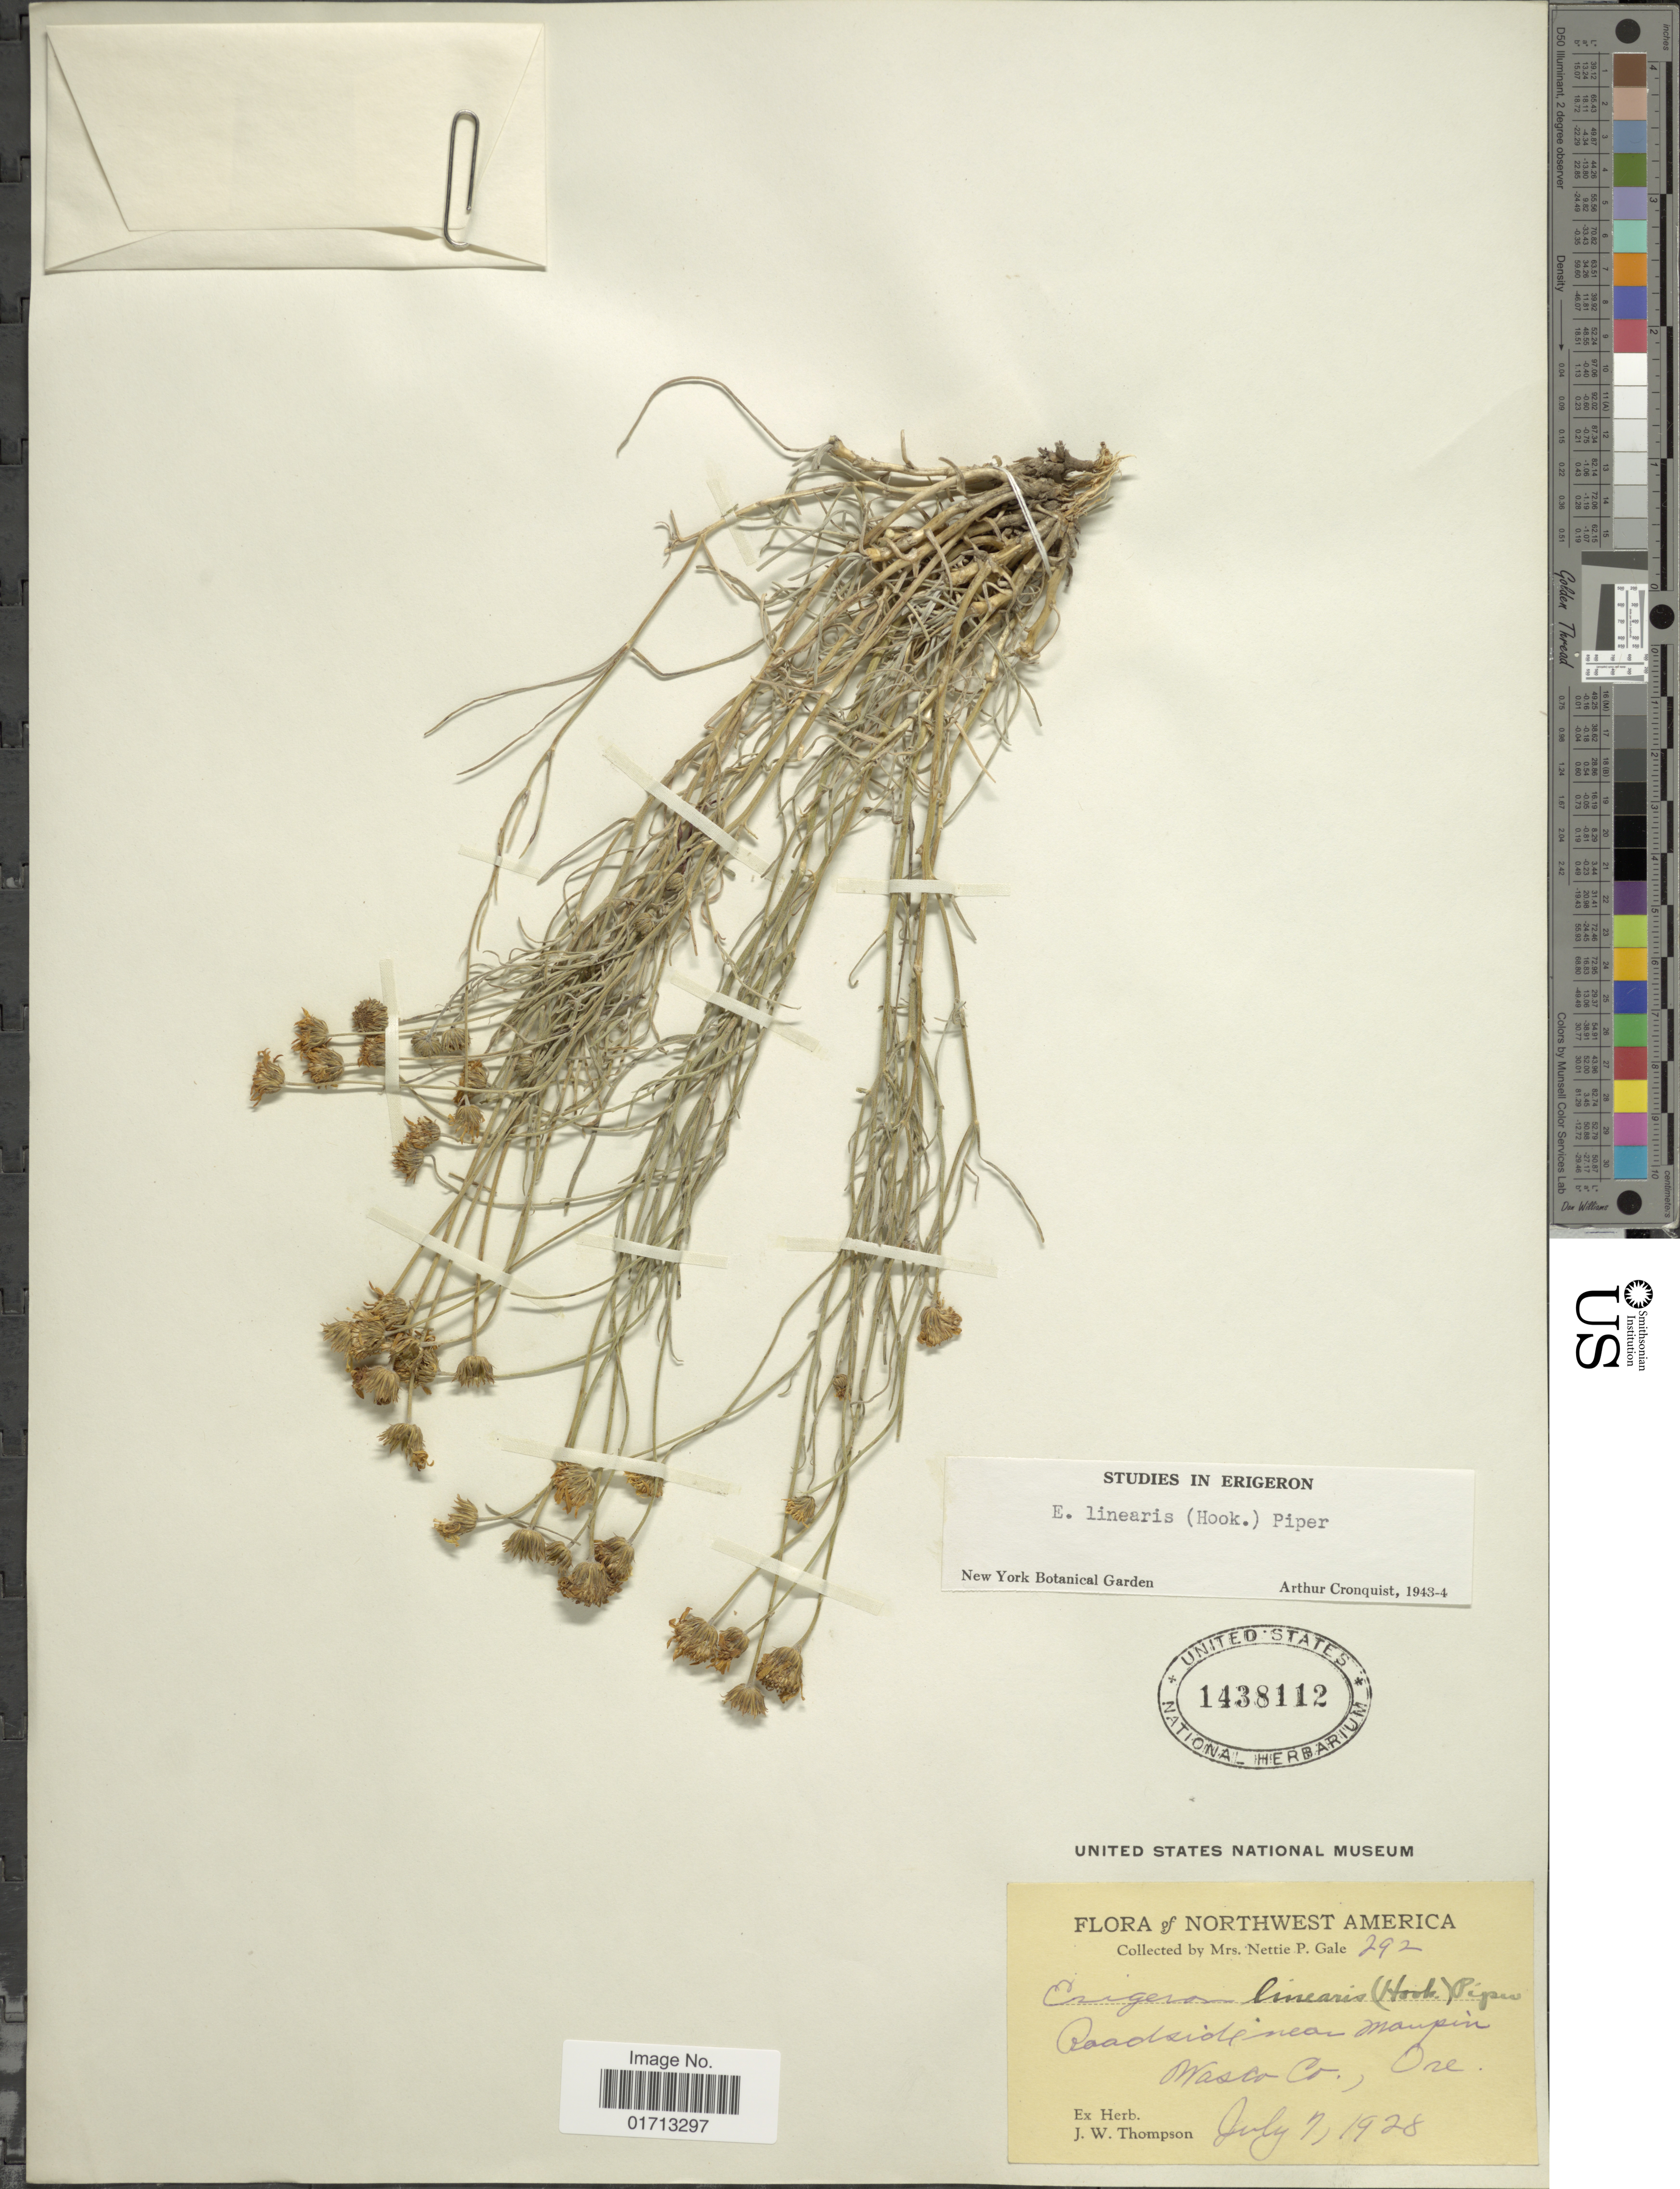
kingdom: Plantae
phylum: Tracheophyta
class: Magnoliopsida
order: Asterales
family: Asteraceae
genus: Erigeron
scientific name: Erigeron linearis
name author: (Hook.) Piper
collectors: N. Gale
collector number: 292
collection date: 1928-07-07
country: United States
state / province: Oregon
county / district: Wasco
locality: Northwest America. Wasco Co.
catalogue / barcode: US 1438112